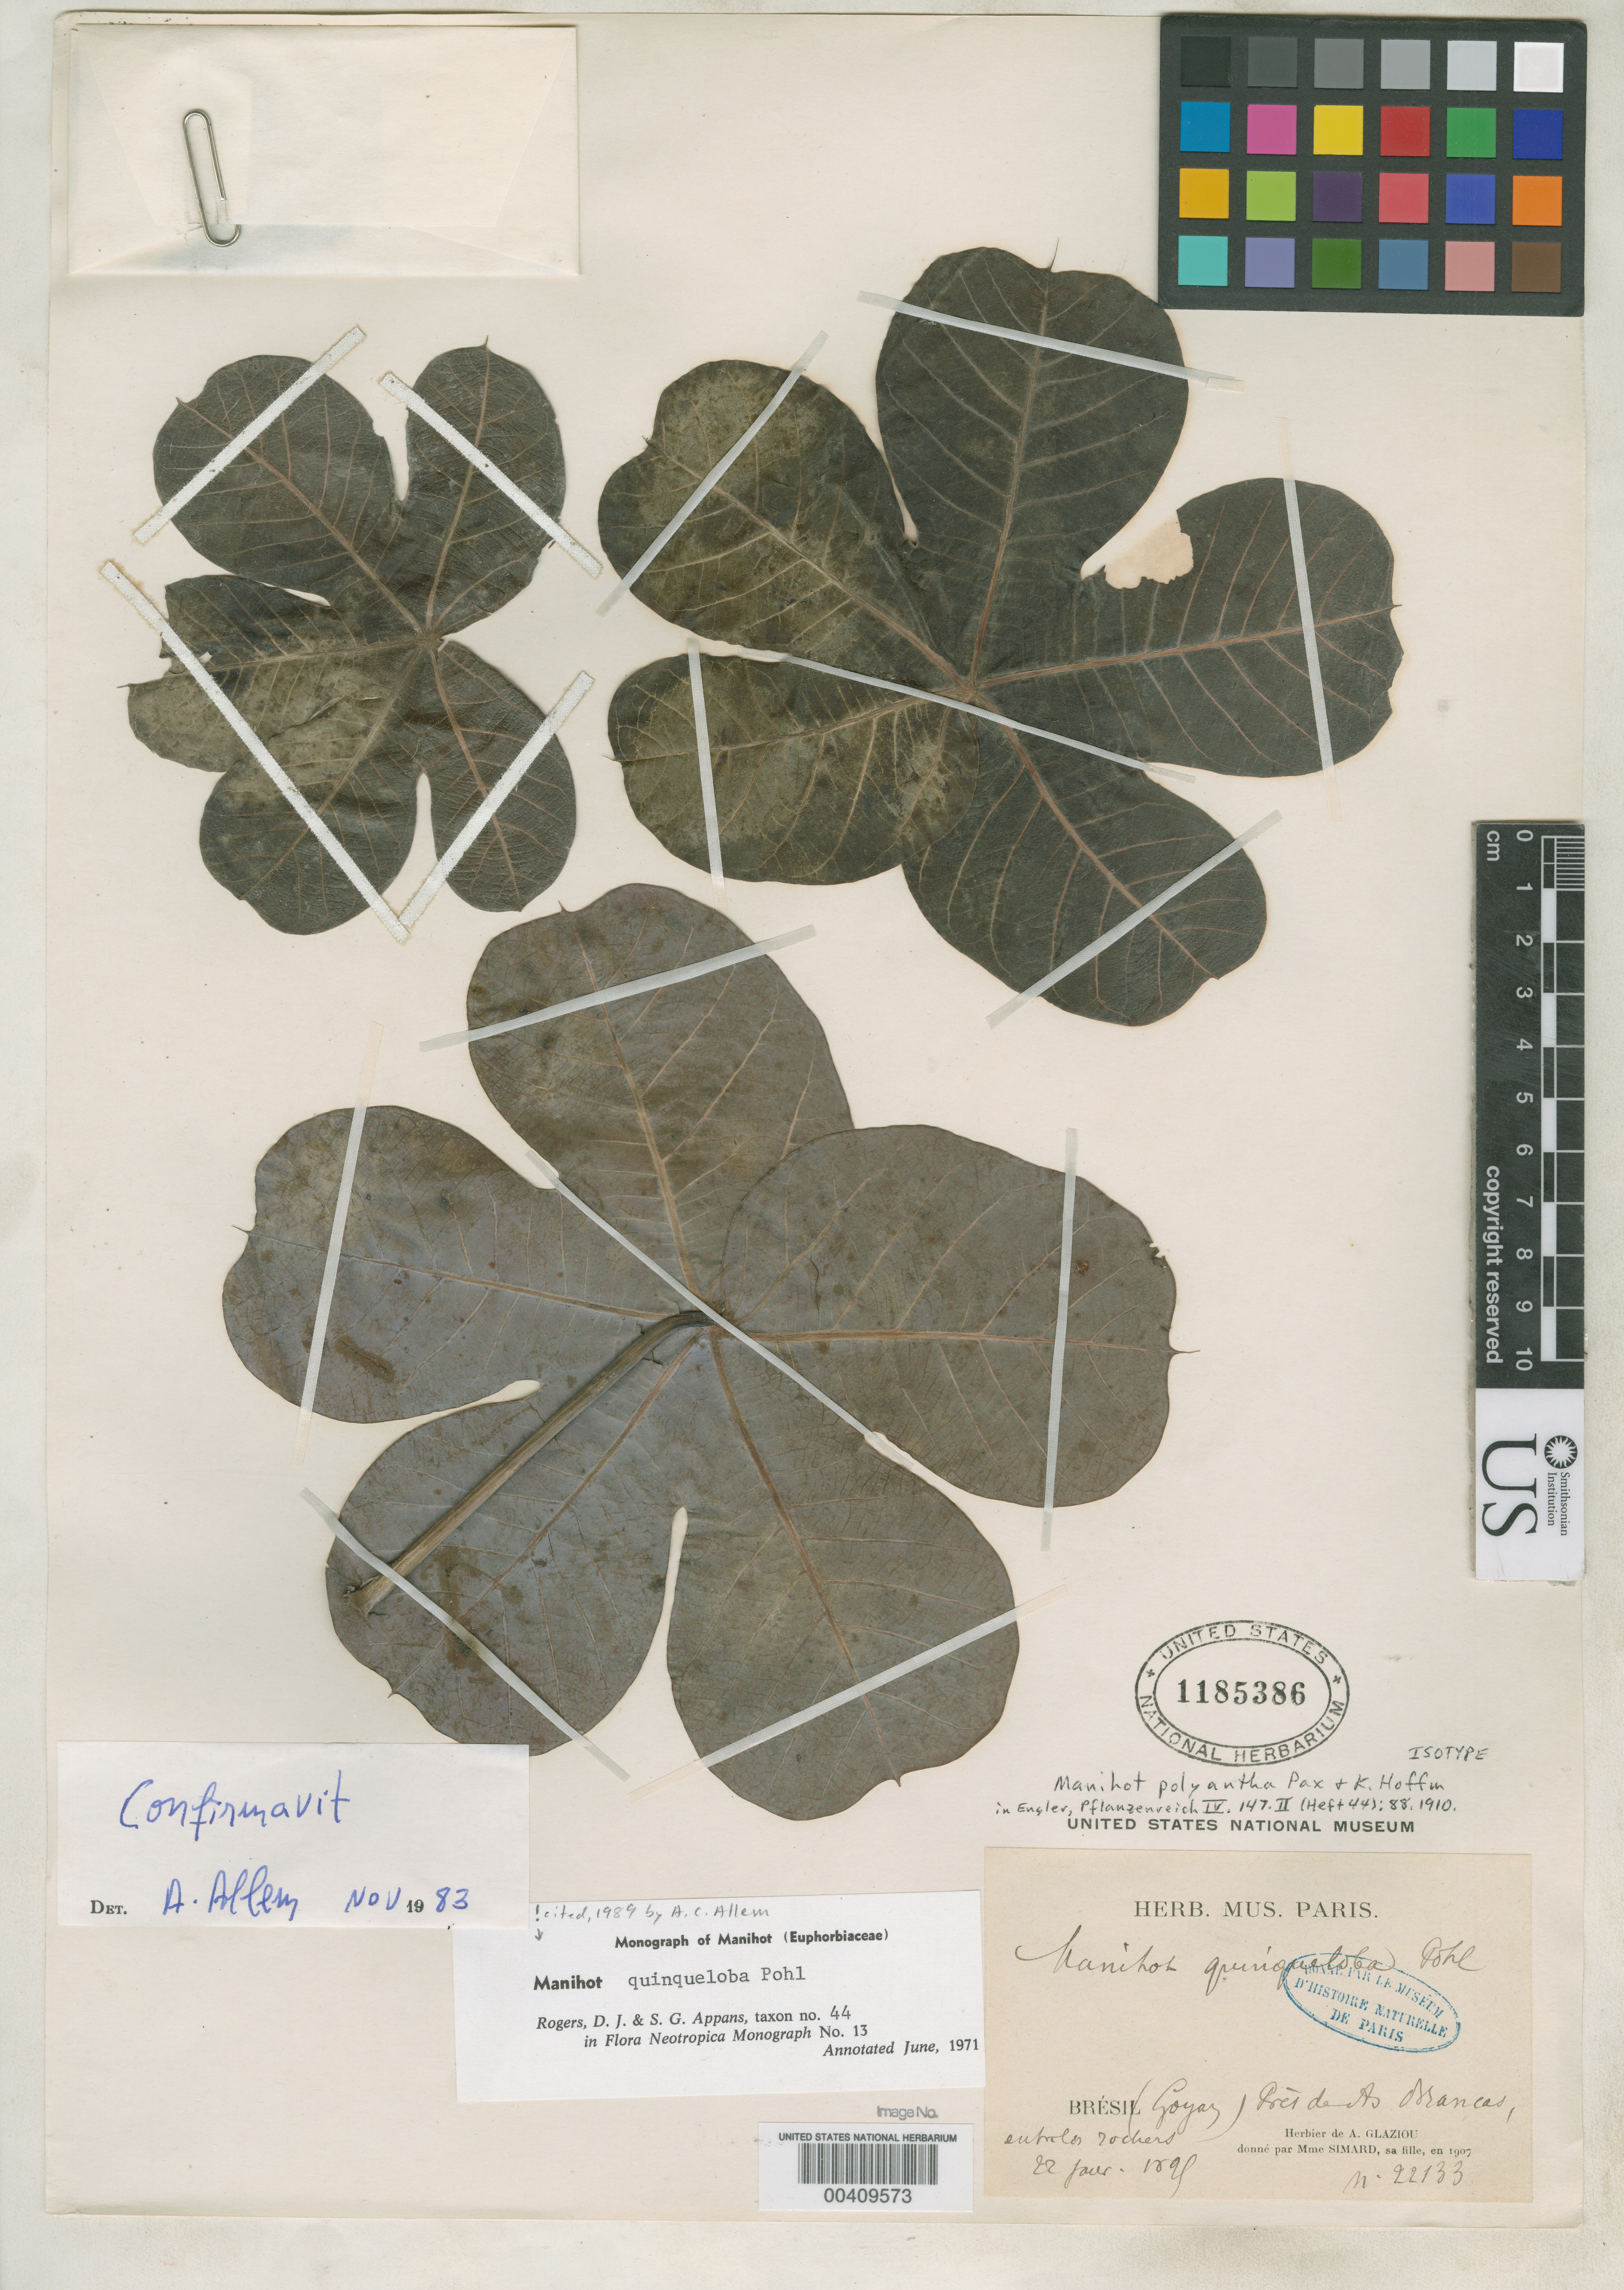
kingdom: Plantae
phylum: Tracheophyta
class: Magnoliopsida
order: Malpighiales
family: Euphorbiaceae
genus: Manihot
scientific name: Manihot polyantha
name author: Pax in Engl.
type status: Isotype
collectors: A. F. M. Glaziou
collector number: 22133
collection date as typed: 22 Jan 1895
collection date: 1895-01-22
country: Brazil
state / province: Goiás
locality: Pres de as Brancas.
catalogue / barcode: US 1185386